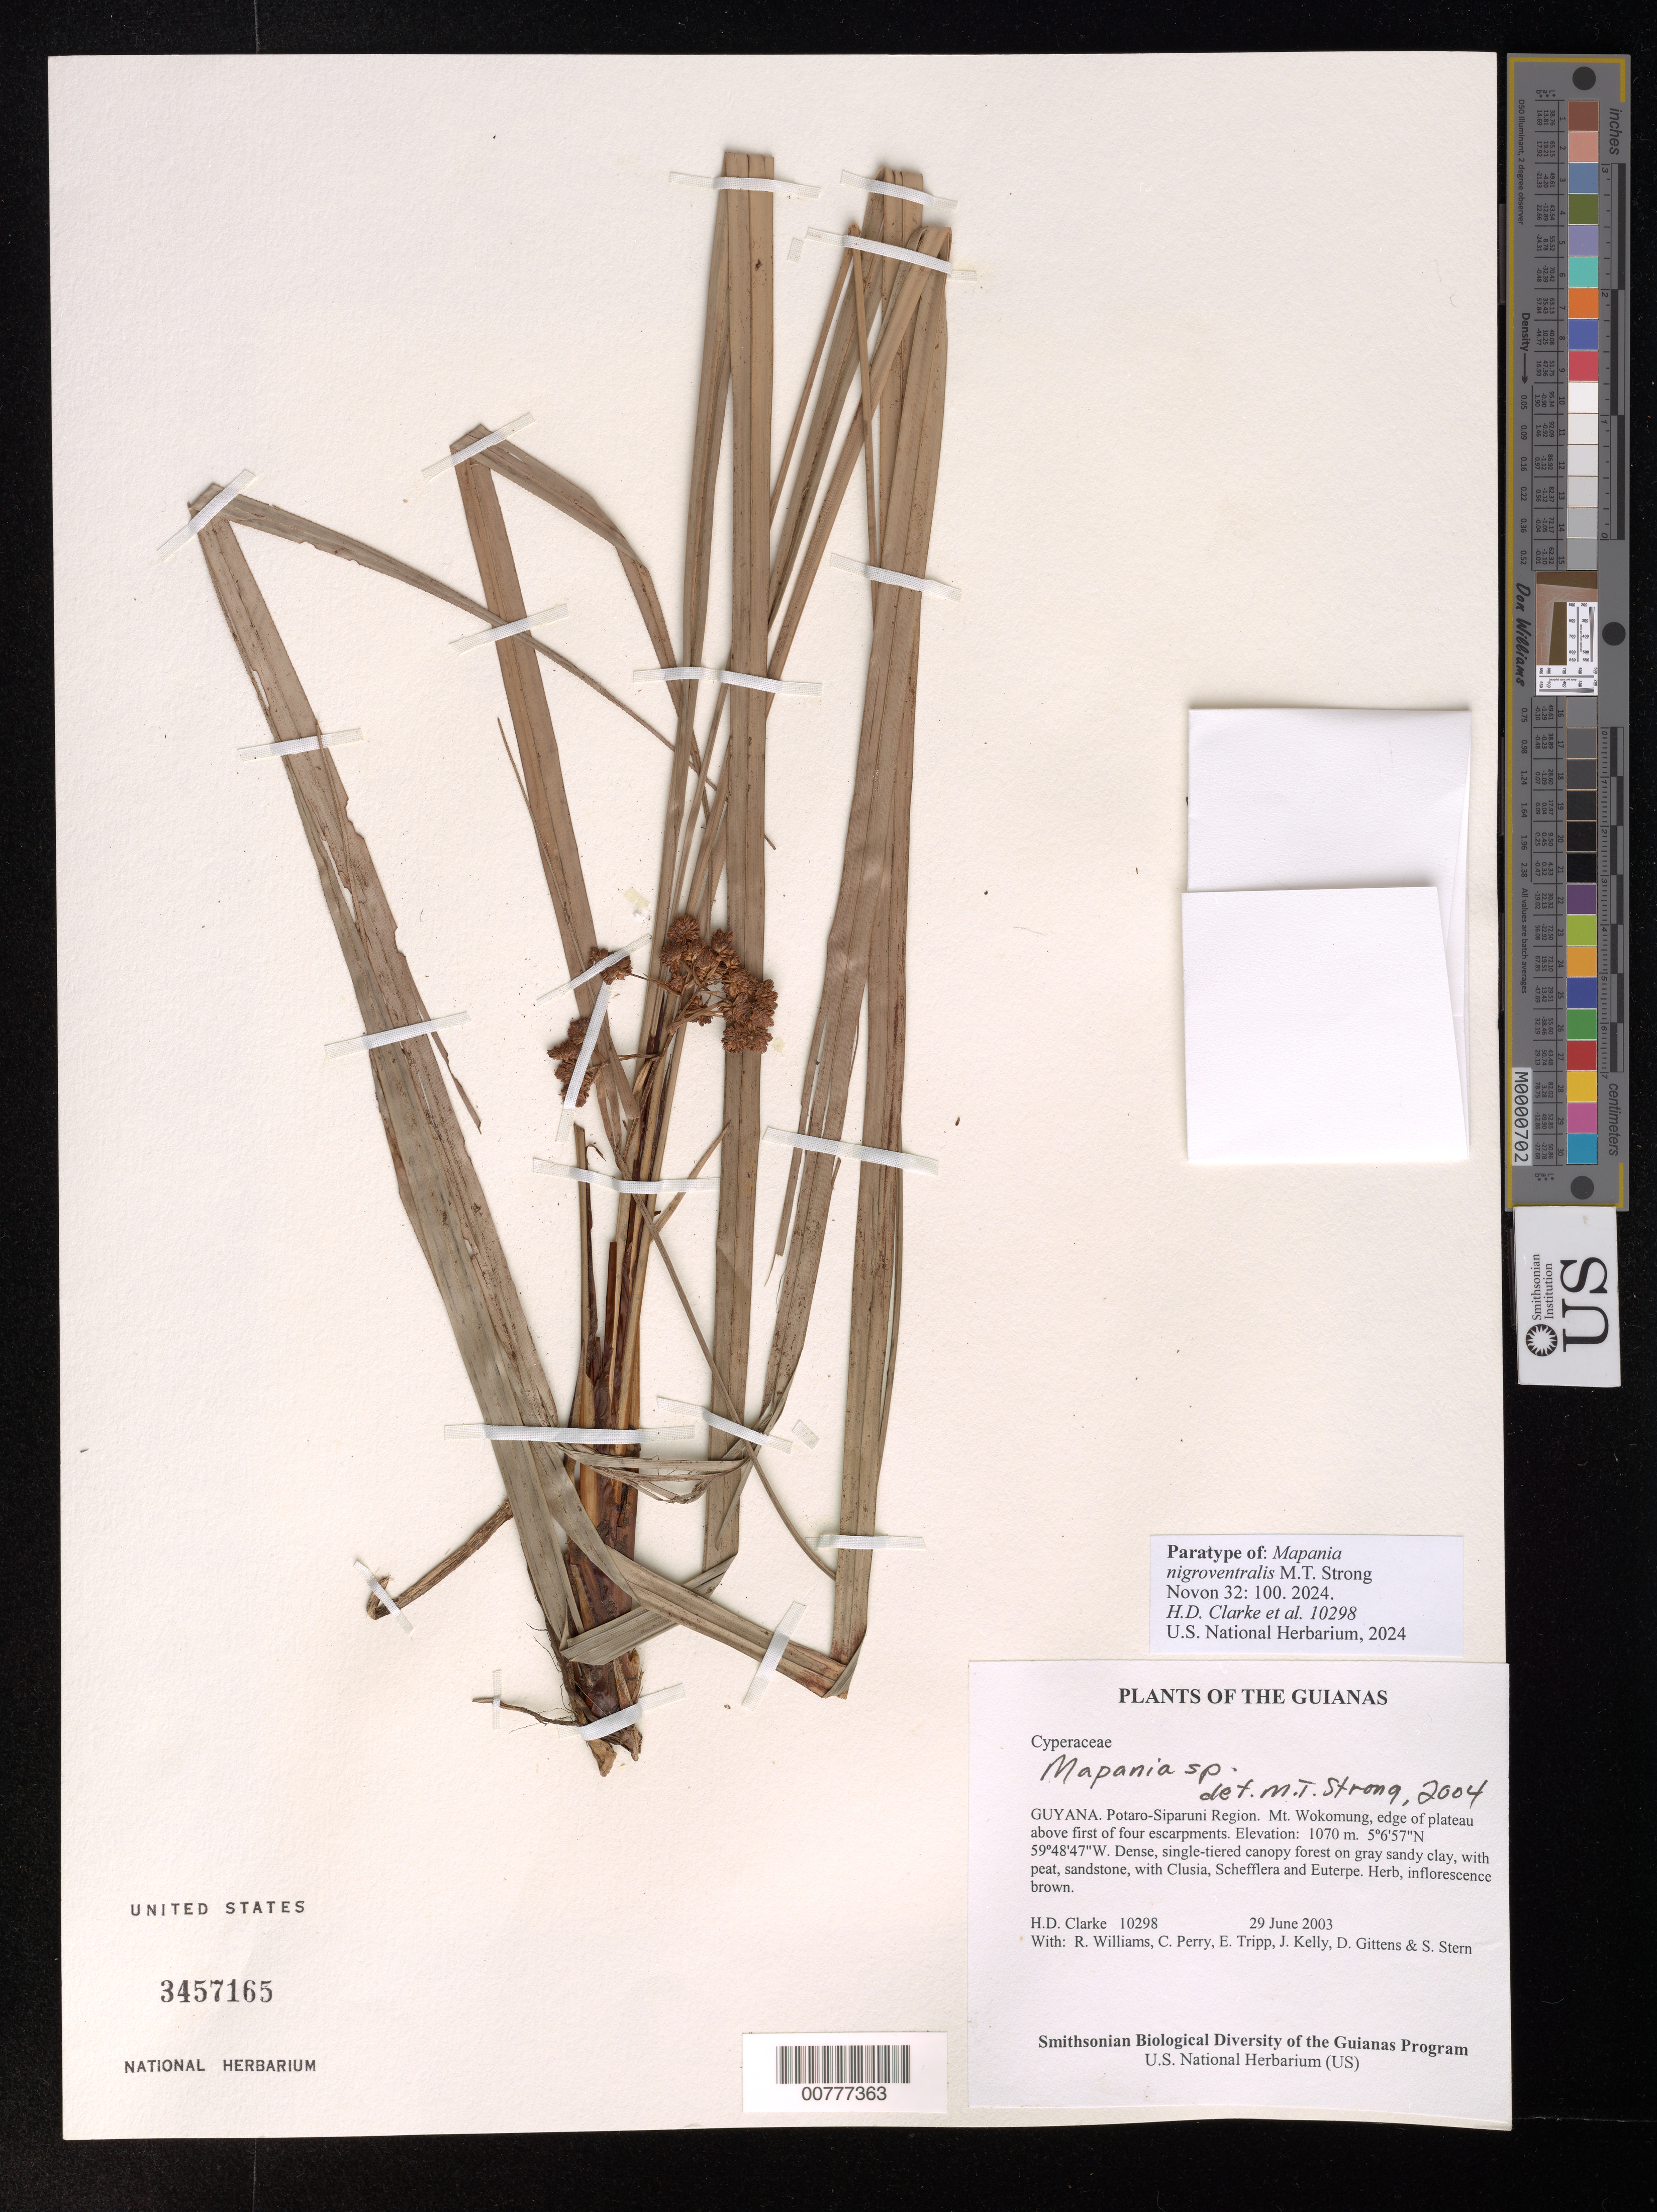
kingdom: Plantae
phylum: Tracheophyta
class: Liliopsida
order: Poales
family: Cyperaceae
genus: Mapania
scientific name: Mapania nigroventralis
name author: M.T. Strong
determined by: Strong, Mark T., (BOT), Smithsonian Institution - National Museum of Natural History (UNITED STATES)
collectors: H. D. Clarke, R. Williams, C. Perry, E. Tripp, J. Kelly, D. Gittens & S. R. Stern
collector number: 10298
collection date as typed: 29 June 2003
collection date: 2003-06-29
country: Guyana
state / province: Potaro-Siparuni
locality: Mt. Wokomung, edge of plateau above first of four escarpments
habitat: Dense, single-tiered canopy forest on gray sandy clay, with peat, sandstone, with Clusia, Schefflera and Euterpe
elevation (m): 1070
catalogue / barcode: US 3457165